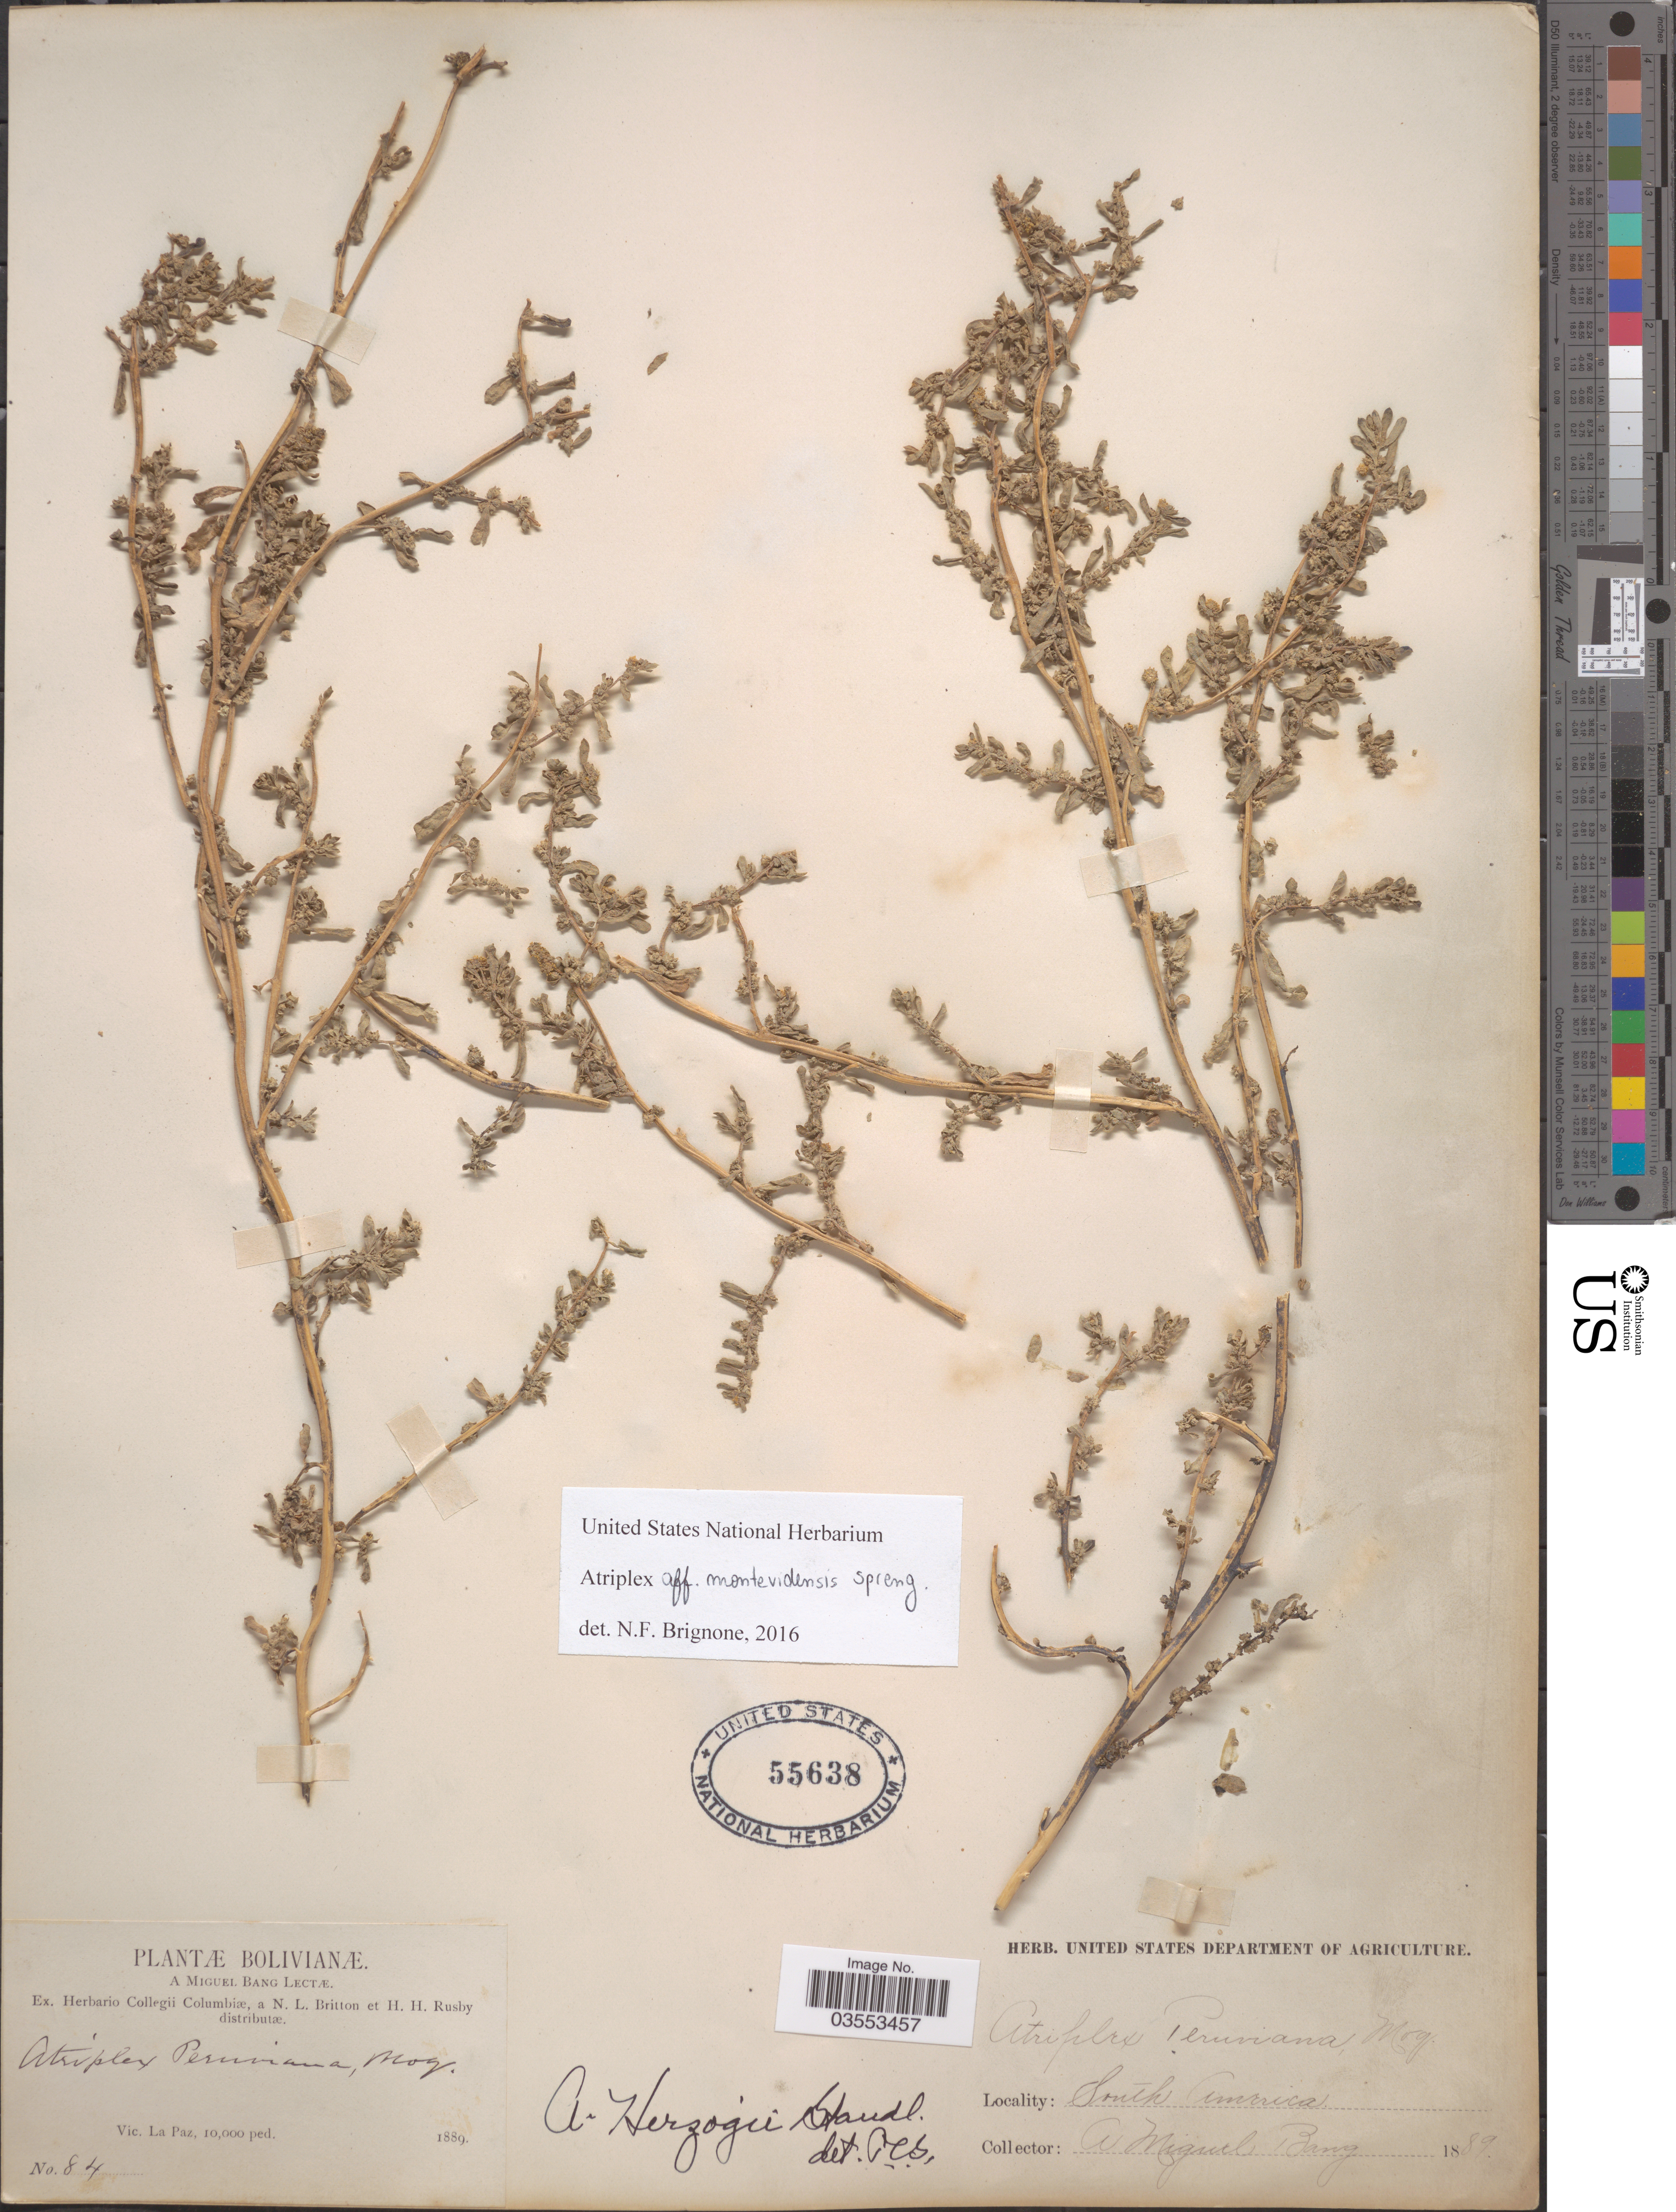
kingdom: Plantae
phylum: Tracheophyta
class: Magnoliopsida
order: Caryophyllales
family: Amaranthaceae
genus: Atriplex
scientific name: Atriplex herzogii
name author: Standl.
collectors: M. Bang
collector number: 84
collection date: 1889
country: Bolivia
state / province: La Paz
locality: Vic. La Paz.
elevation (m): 3048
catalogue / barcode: US 55638